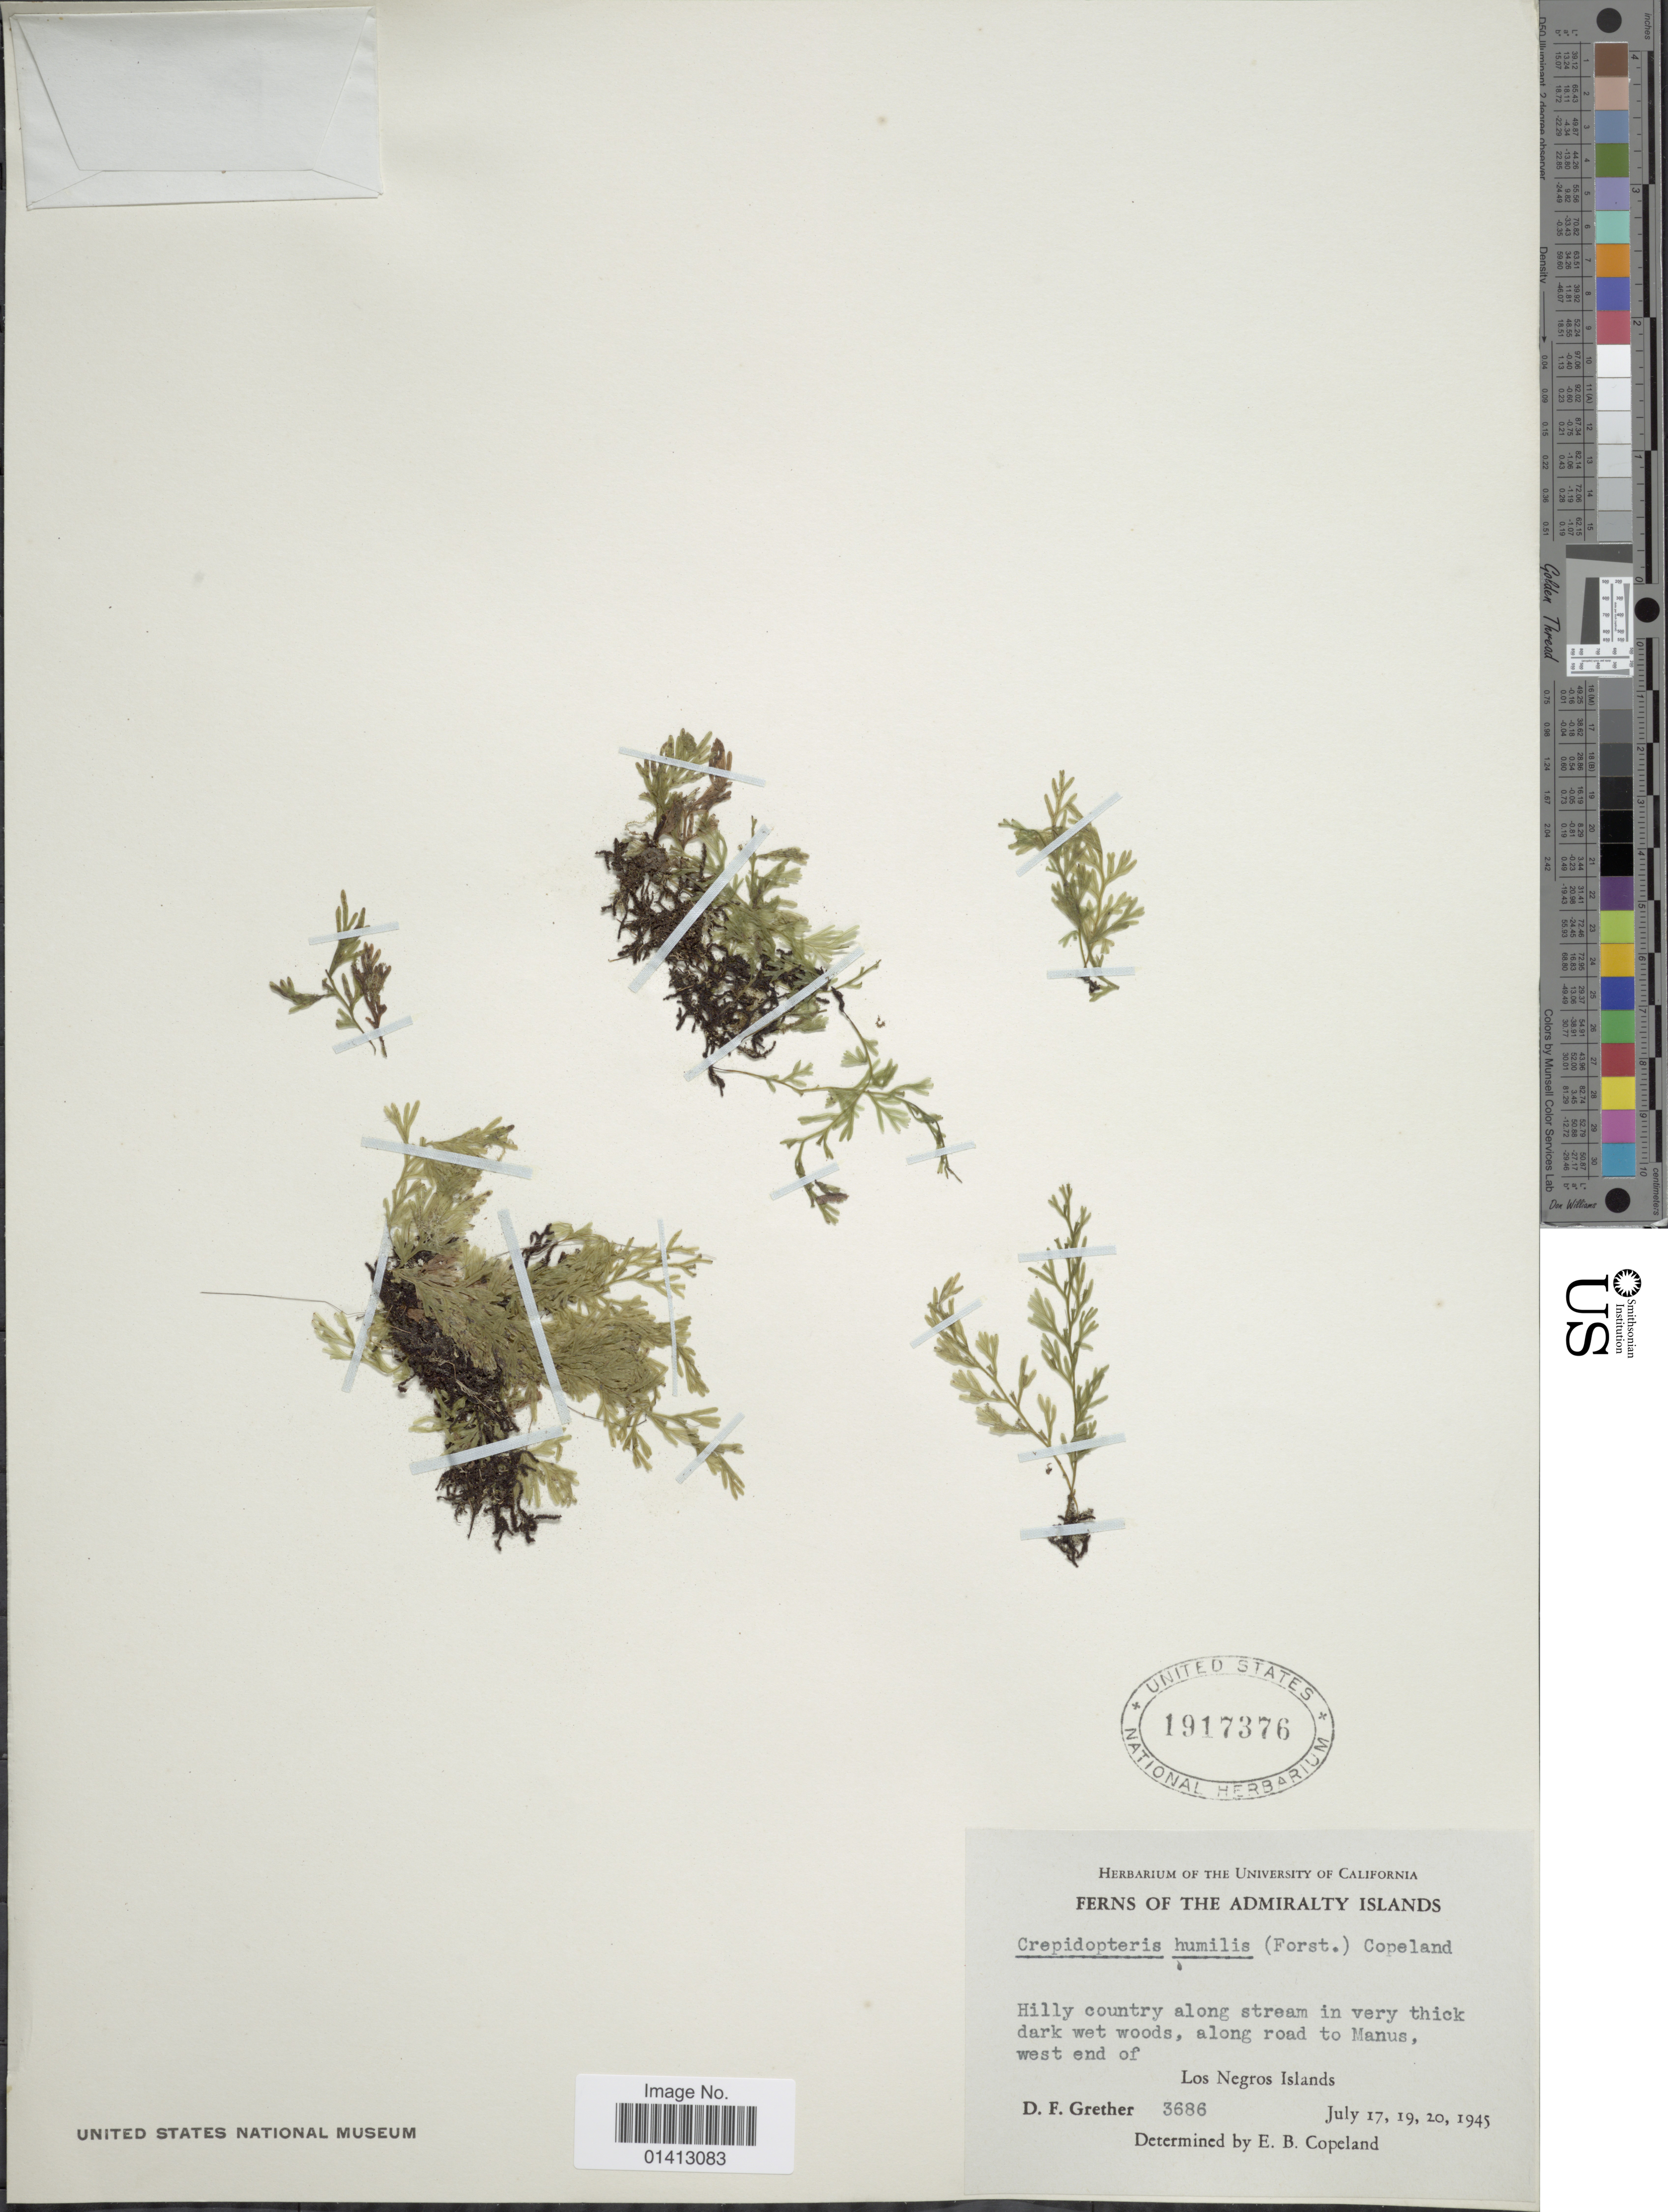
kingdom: Plantae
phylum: Tracheophyta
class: Polypodiopsida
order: Hymenophyllales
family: Hymenophyllaceae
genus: Crepidomanes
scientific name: Crepidomanes humilis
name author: (G. Forst.) Bosch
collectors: D. F. Grether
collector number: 3686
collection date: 1945-07-17/1945-07-20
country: Papua New Guinea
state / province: Manus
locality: The Admiralty islands, along road to Manus west end of Los Negros Islands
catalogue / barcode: US 1917376